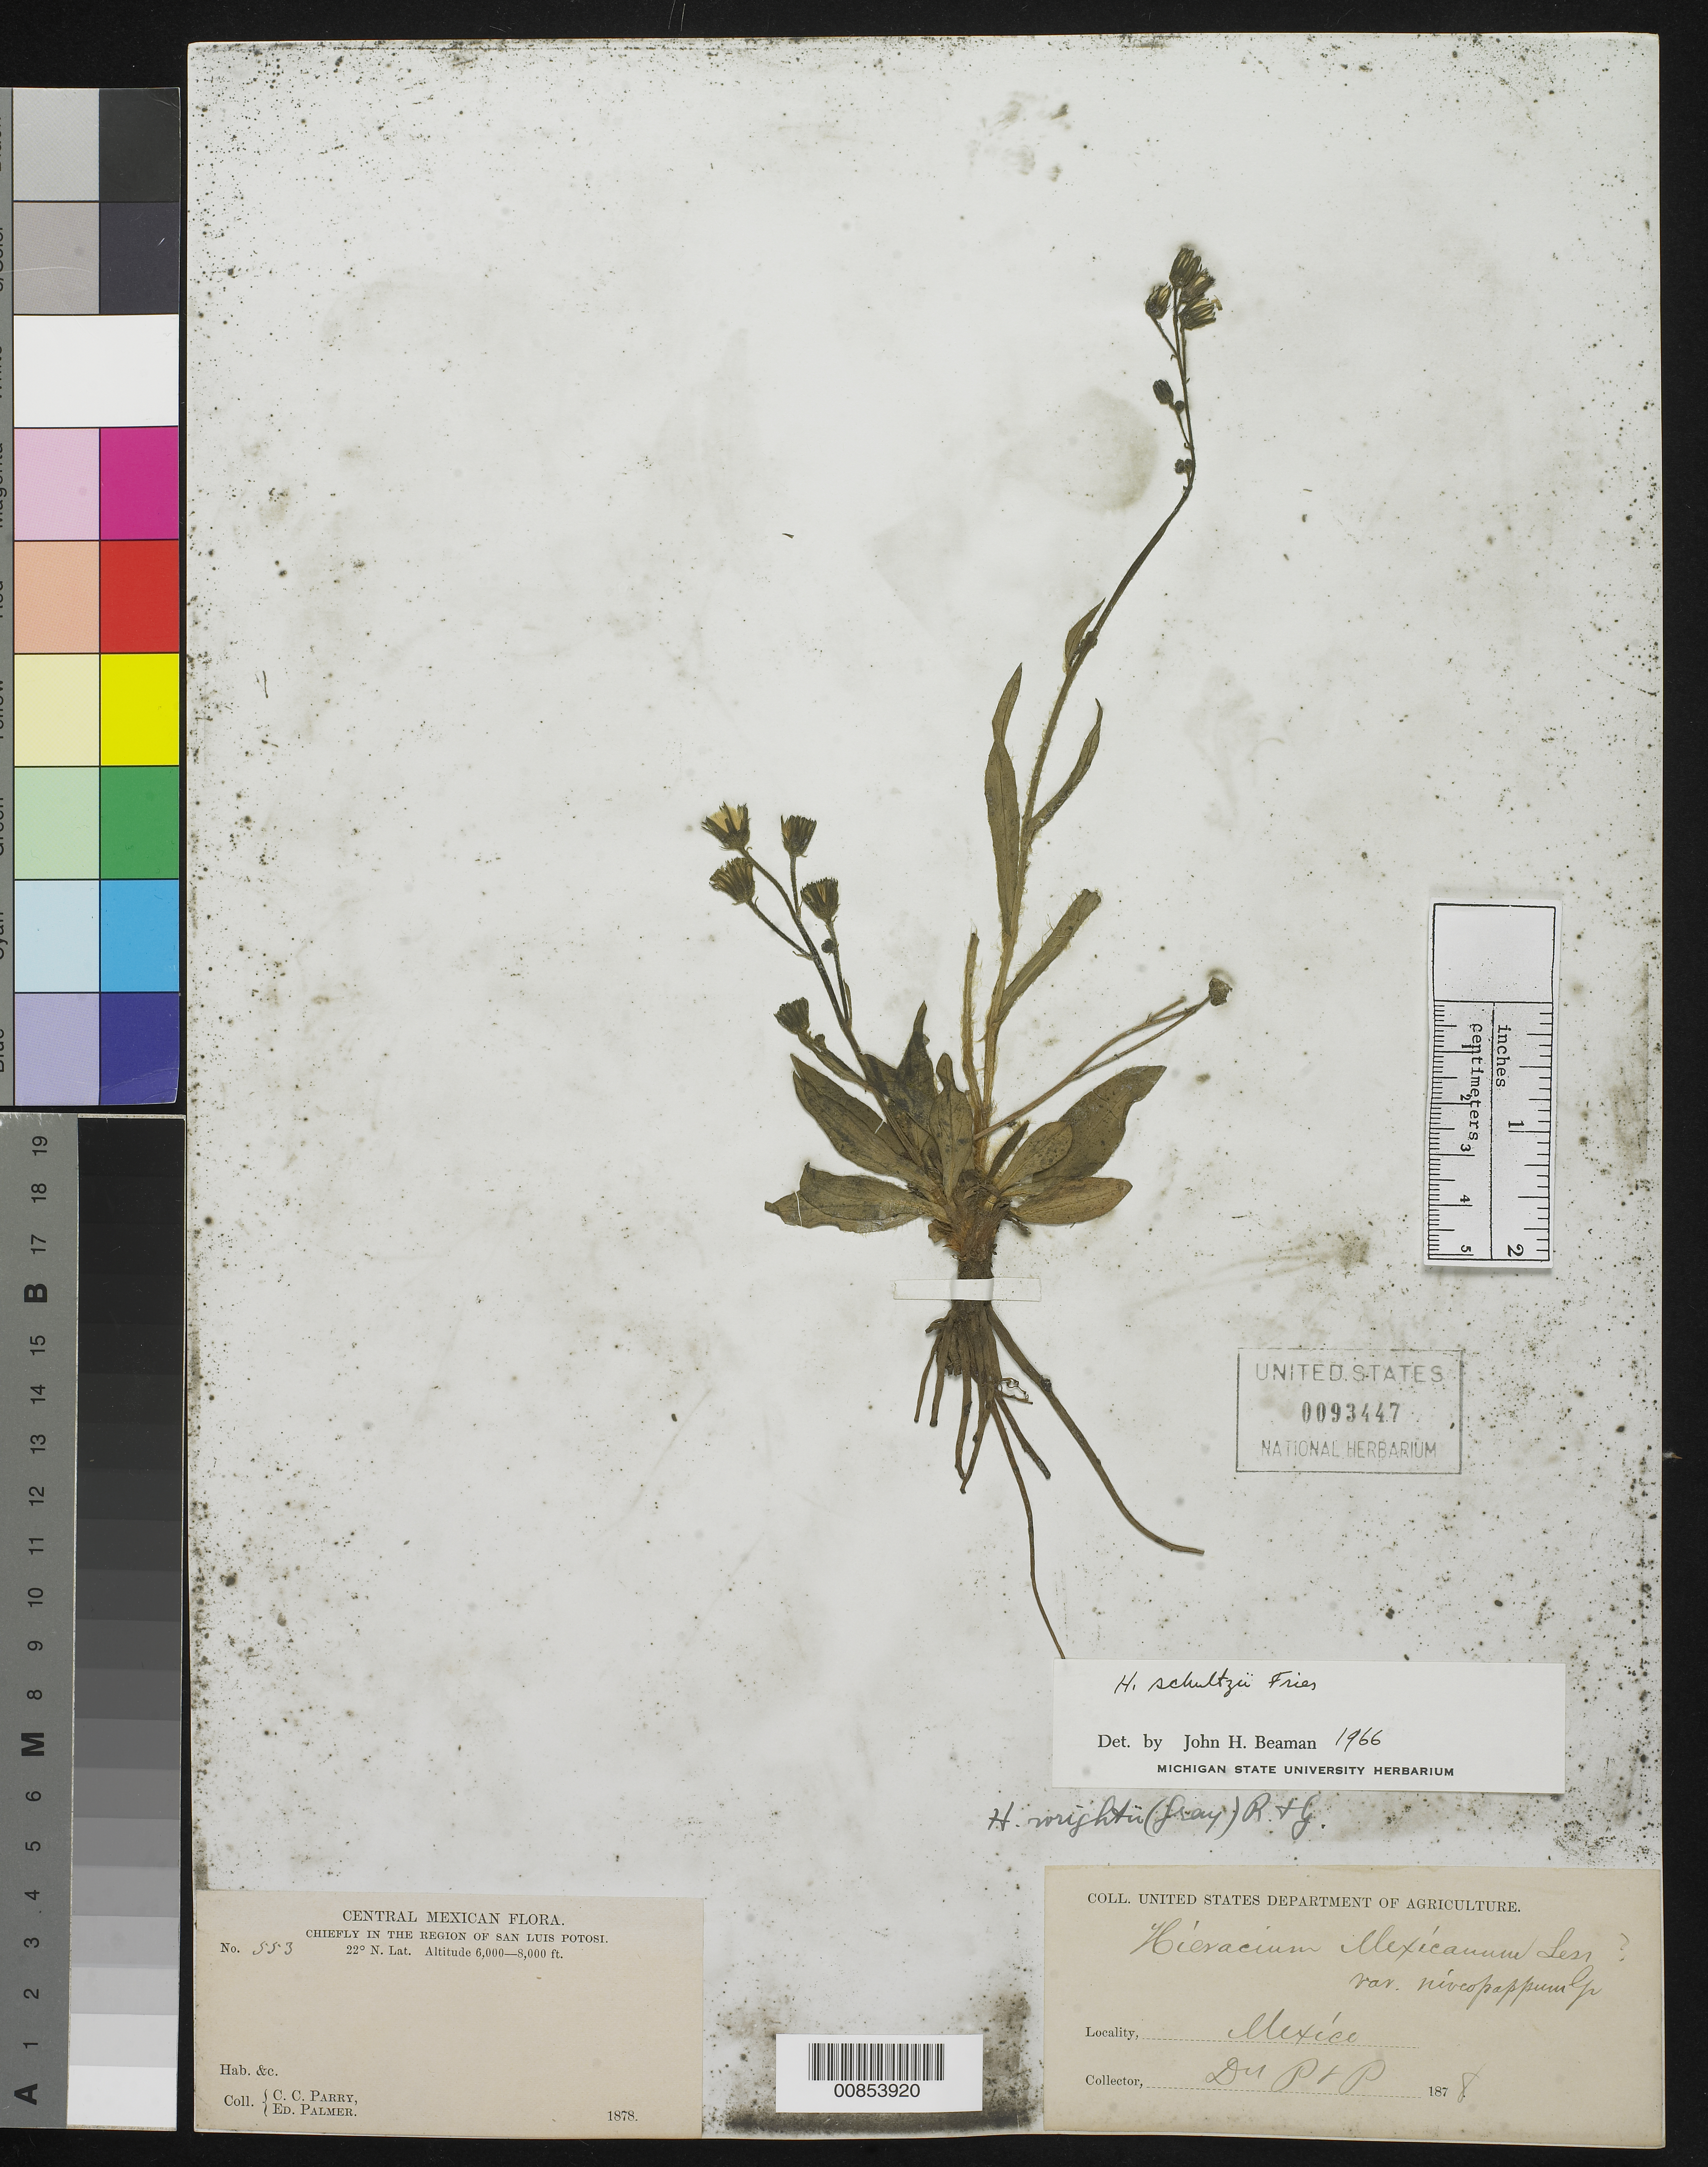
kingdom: Plantae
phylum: Tracheophyta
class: Magnoliopsida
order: Asterales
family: Asteraceae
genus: Hieracium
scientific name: Hieracium schultzii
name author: Fr.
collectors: C. C. Parry & E. Palmer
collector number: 553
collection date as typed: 1878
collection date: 1878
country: Mexico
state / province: San Luis Potosí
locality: Chiefly in the region of San Luis Potosí.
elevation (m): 1829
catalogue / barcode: US 93447